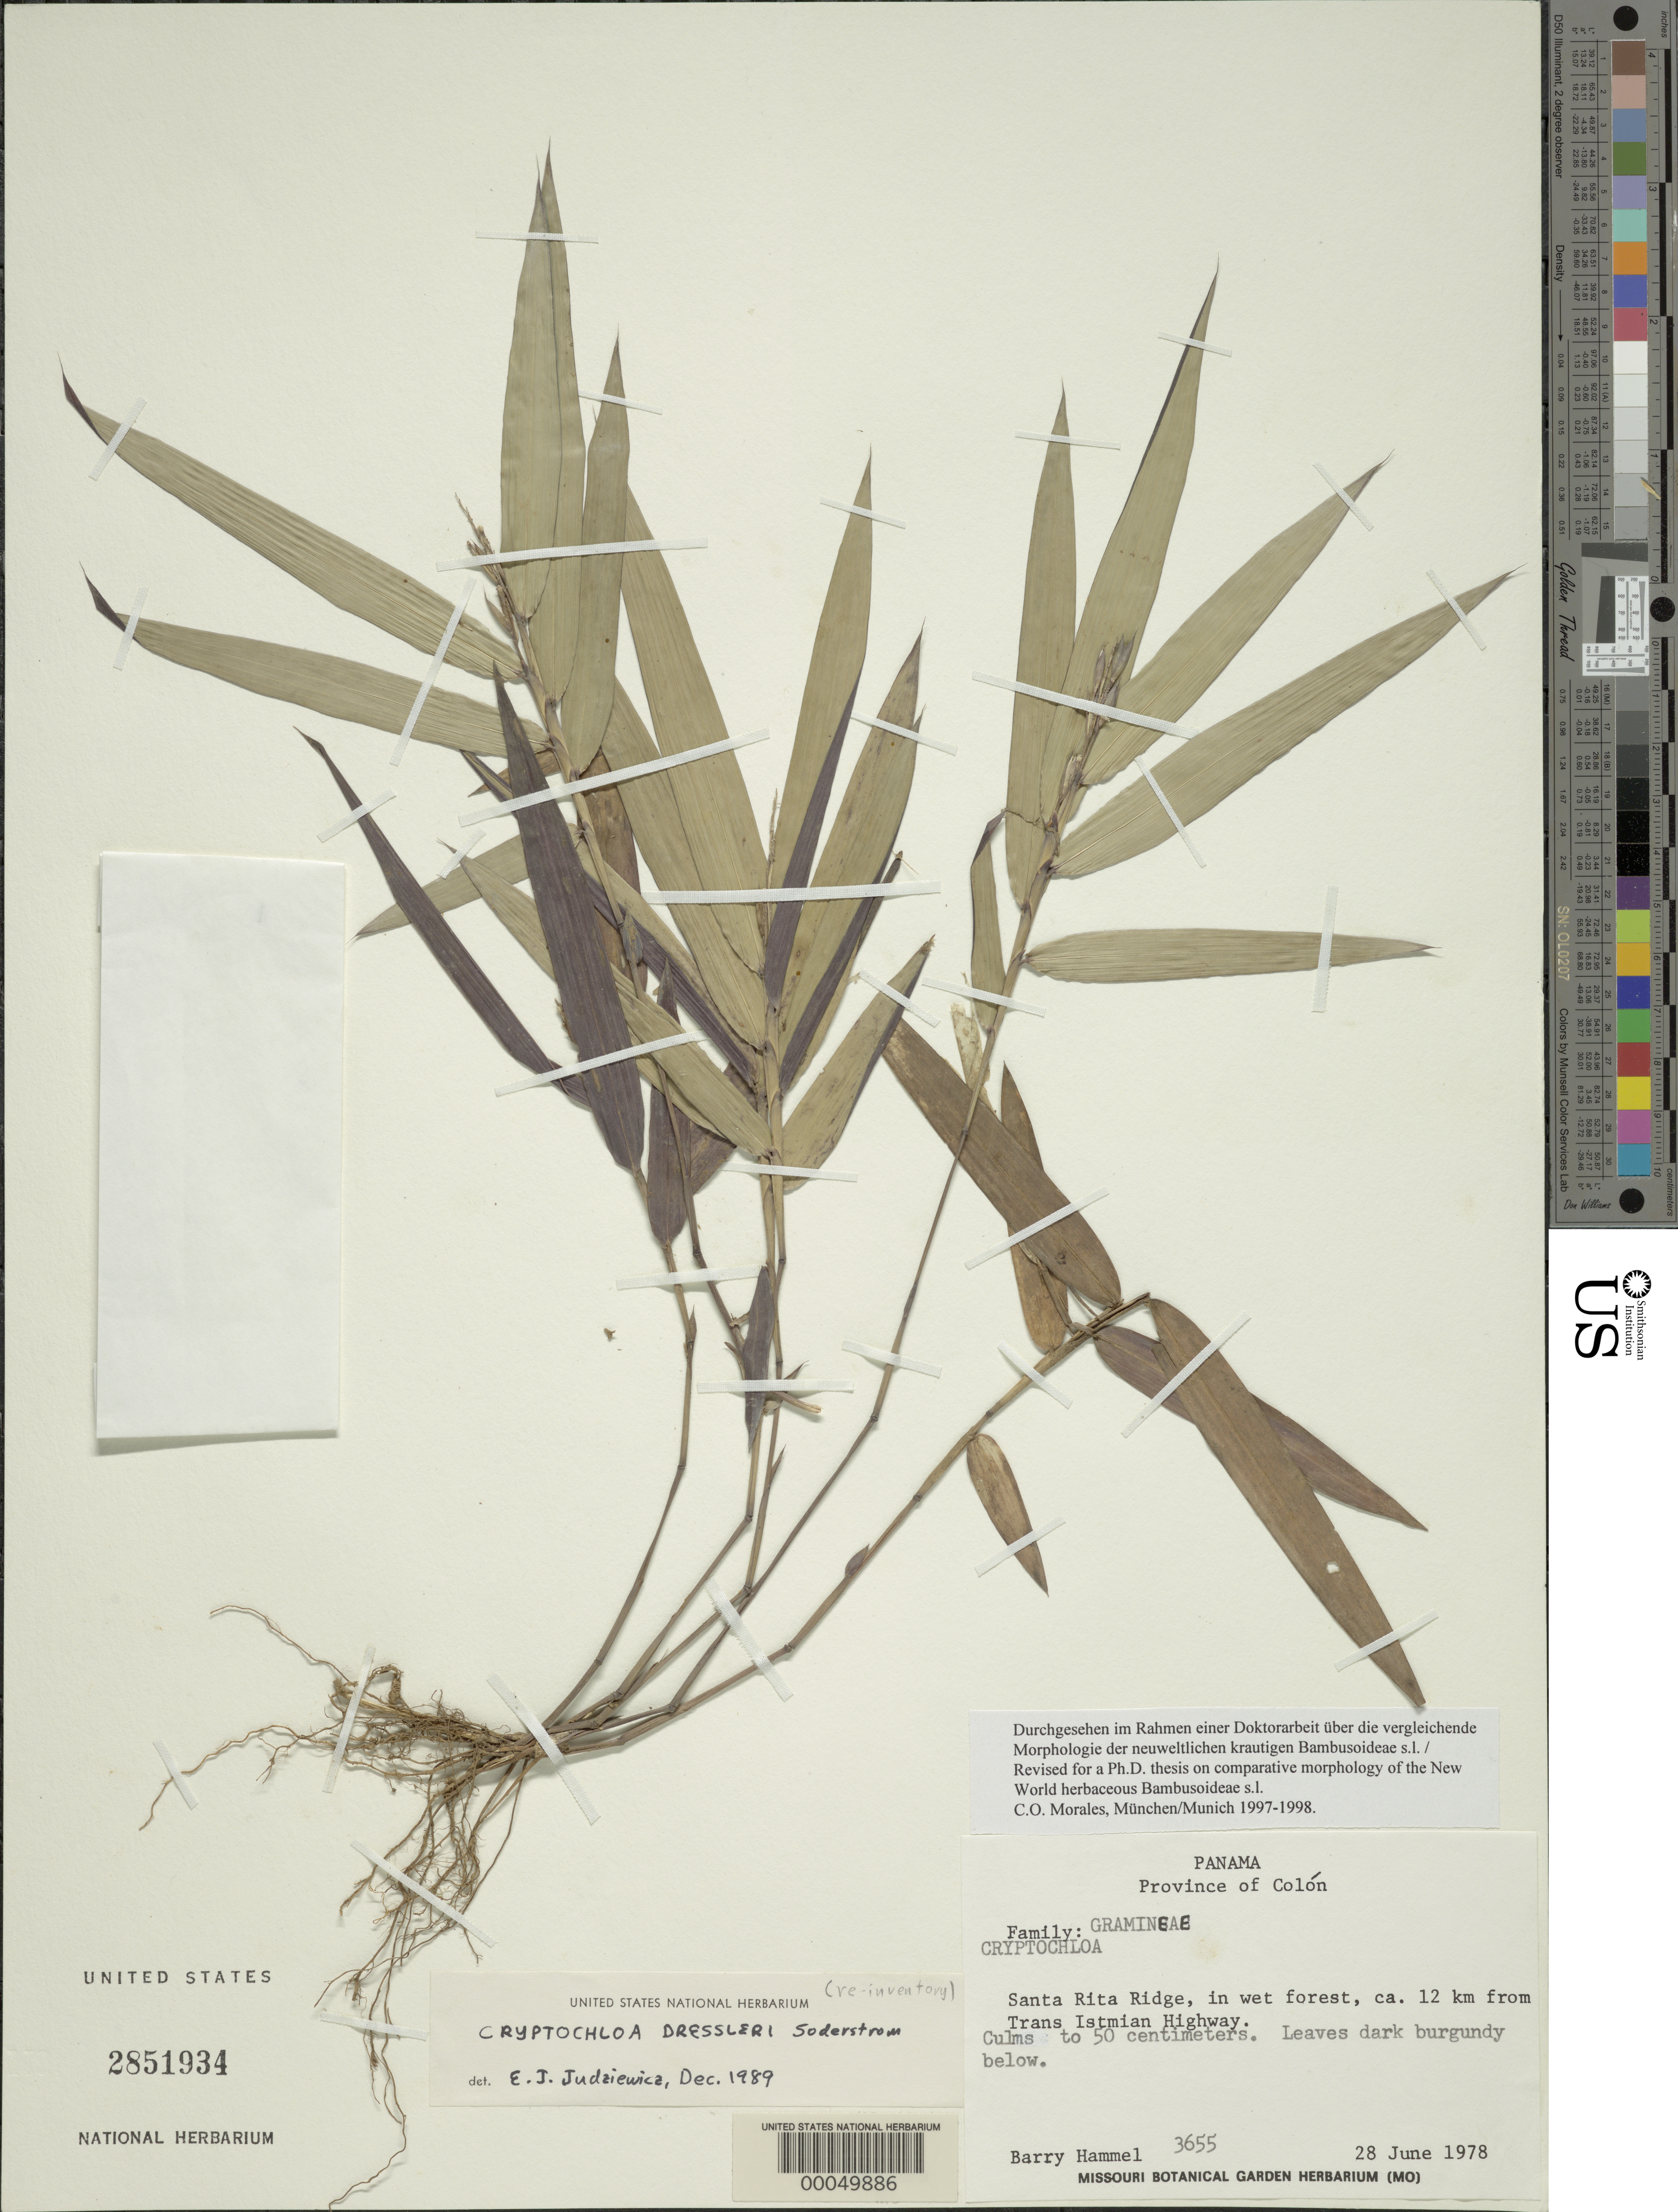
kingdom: Plantae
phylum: Tracheophyta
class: Liliopsida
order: Poales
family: Poaceae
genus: Cryptochloa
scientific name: Cryptochloa dressleri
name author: Soderstr.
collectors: B. Hammel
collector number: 3655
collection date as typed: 28 Jun 1978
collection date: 1978-06-28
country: Panama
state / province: Colón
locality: Santa Rita ridge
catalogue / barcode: US 2851934